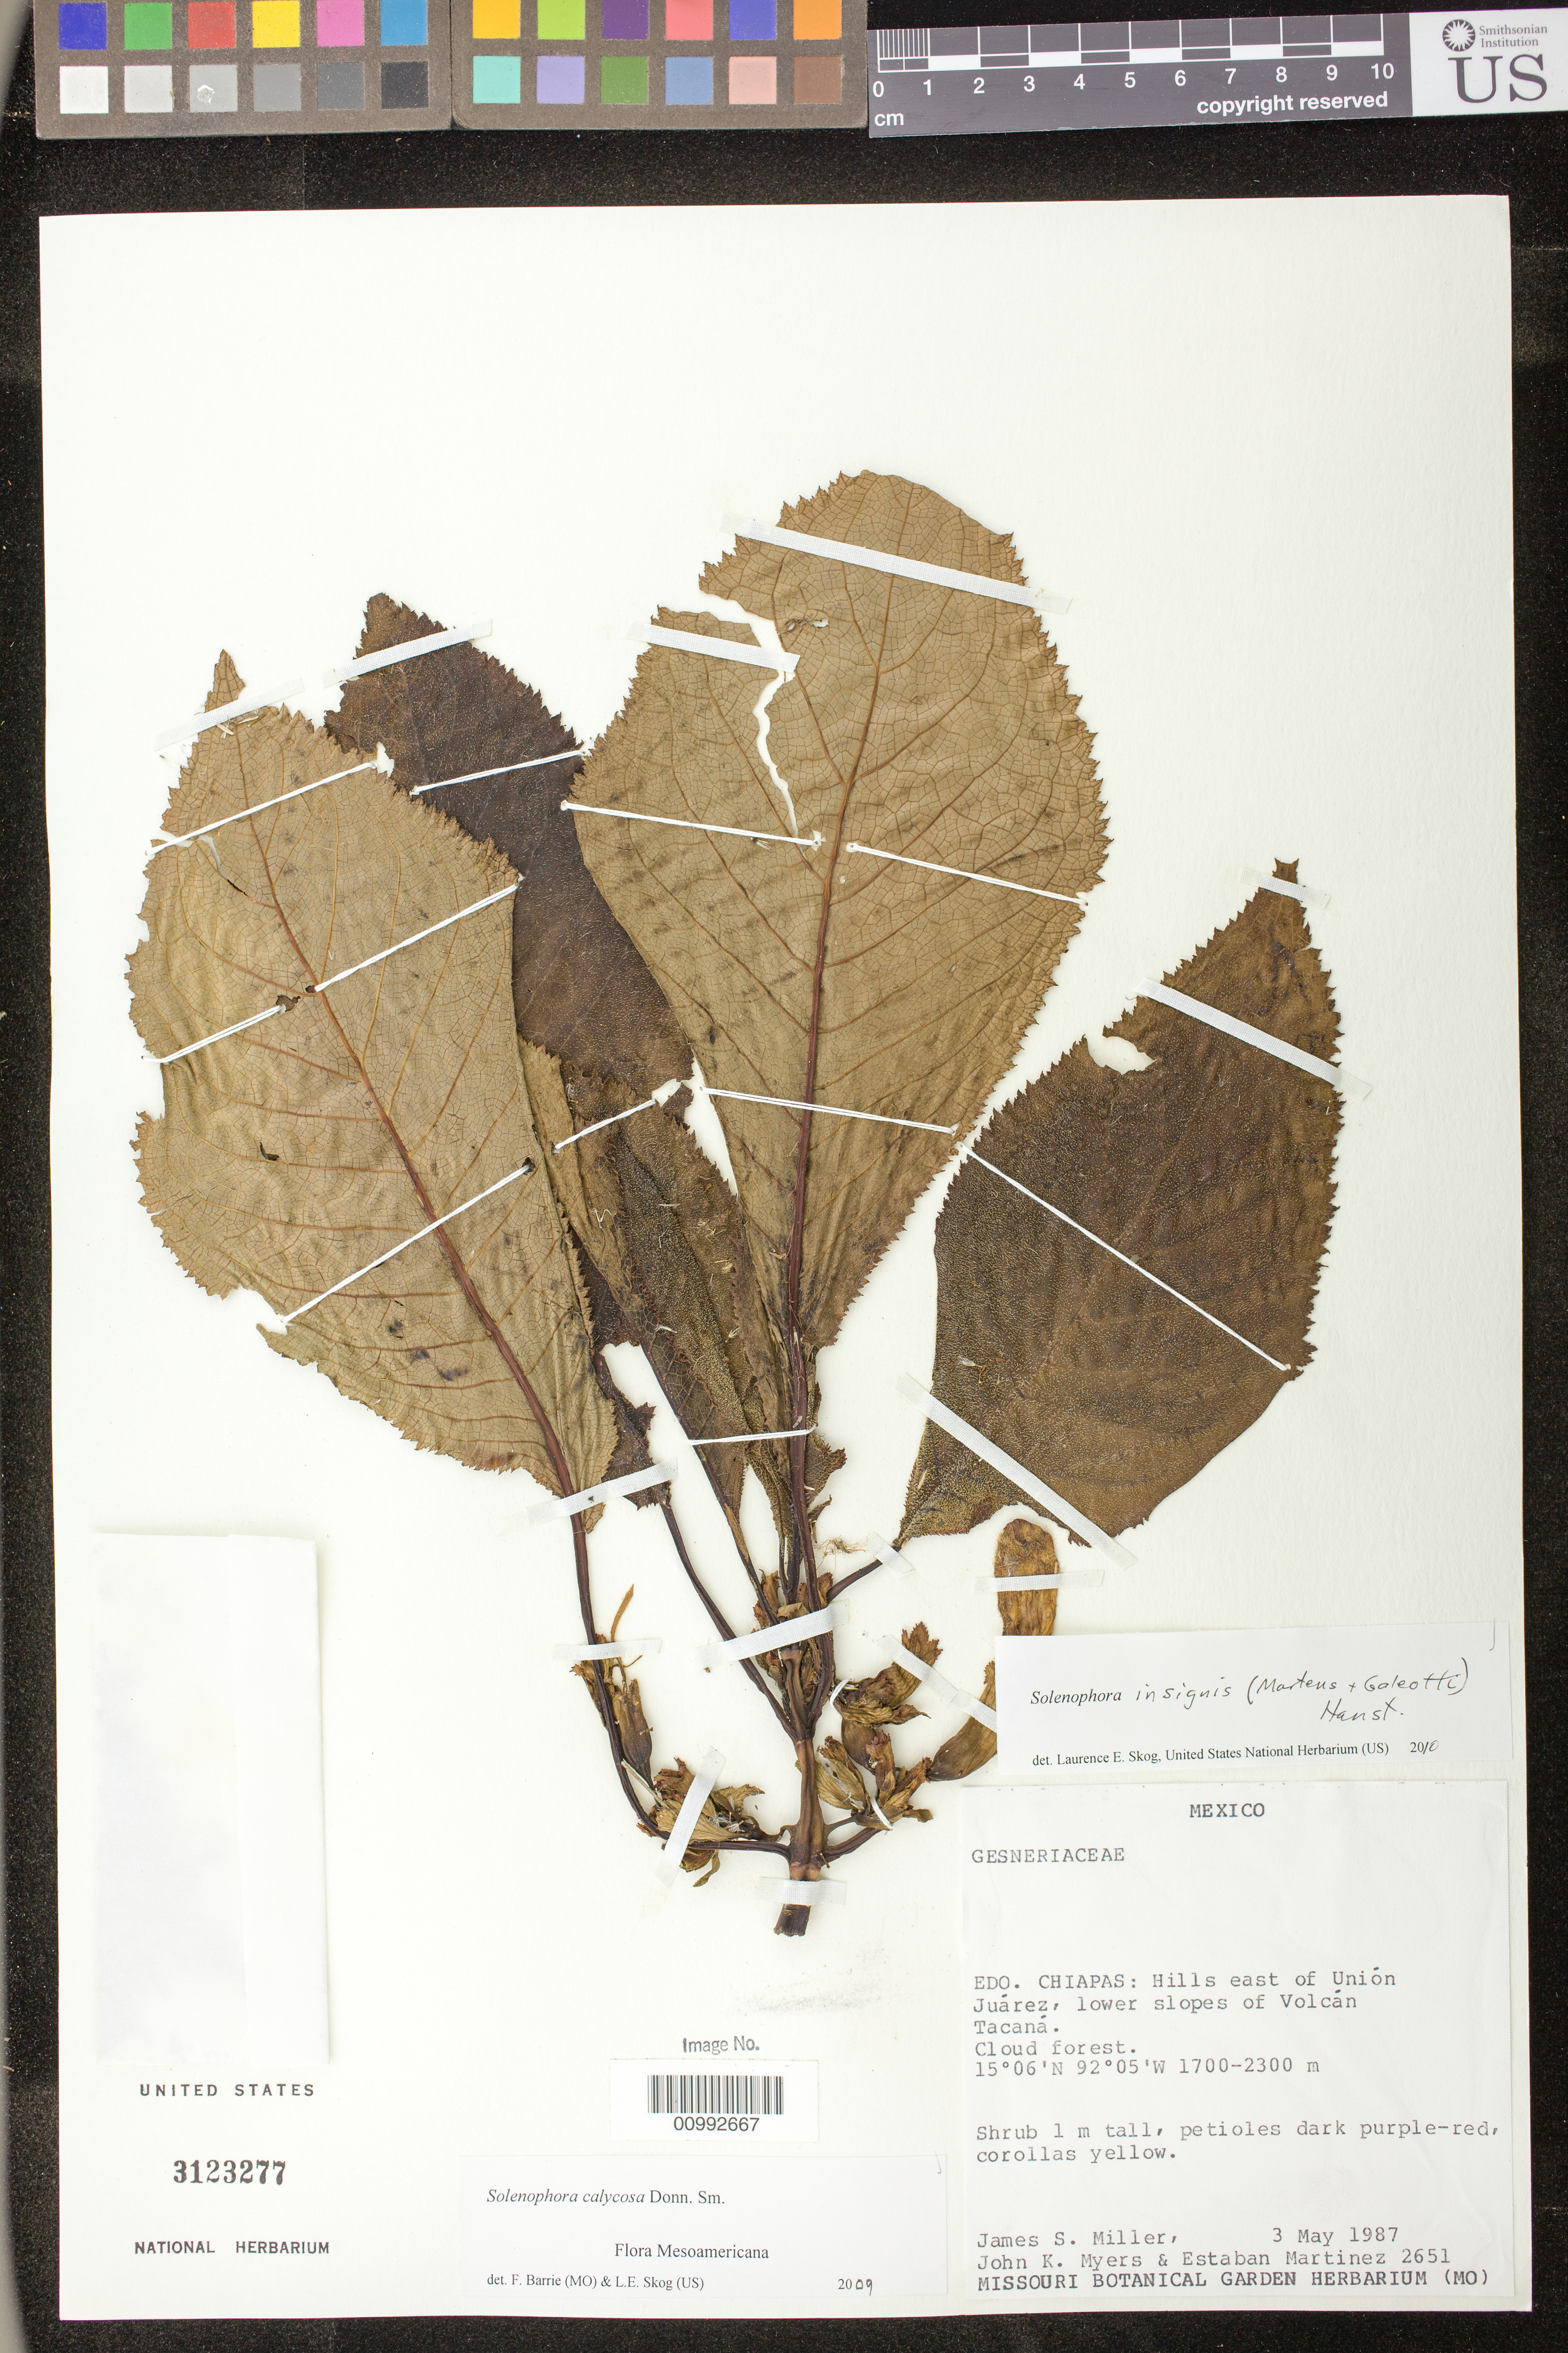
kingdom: Plantae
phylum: Tracheophyta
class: Magnoliopsida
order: Lamiales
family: Gesneriaceae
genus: Solenophora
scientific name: Solenophora insignis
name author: (M. Martens & Galeotti) Hanst.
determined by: Barrie, F. R.; Skog, Laurence E.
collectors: J. S. Miller, J. Myers & E. Martínez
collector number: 2651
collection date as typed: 03 May 1987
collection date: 1987-05-03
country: Mexico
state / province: Chiapas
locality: Edo. Chiapas: hills E of Unión Juárez, lower slopes of Volcán Tacaná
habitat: Cloud forest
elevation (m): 1700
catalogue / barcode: US 313277